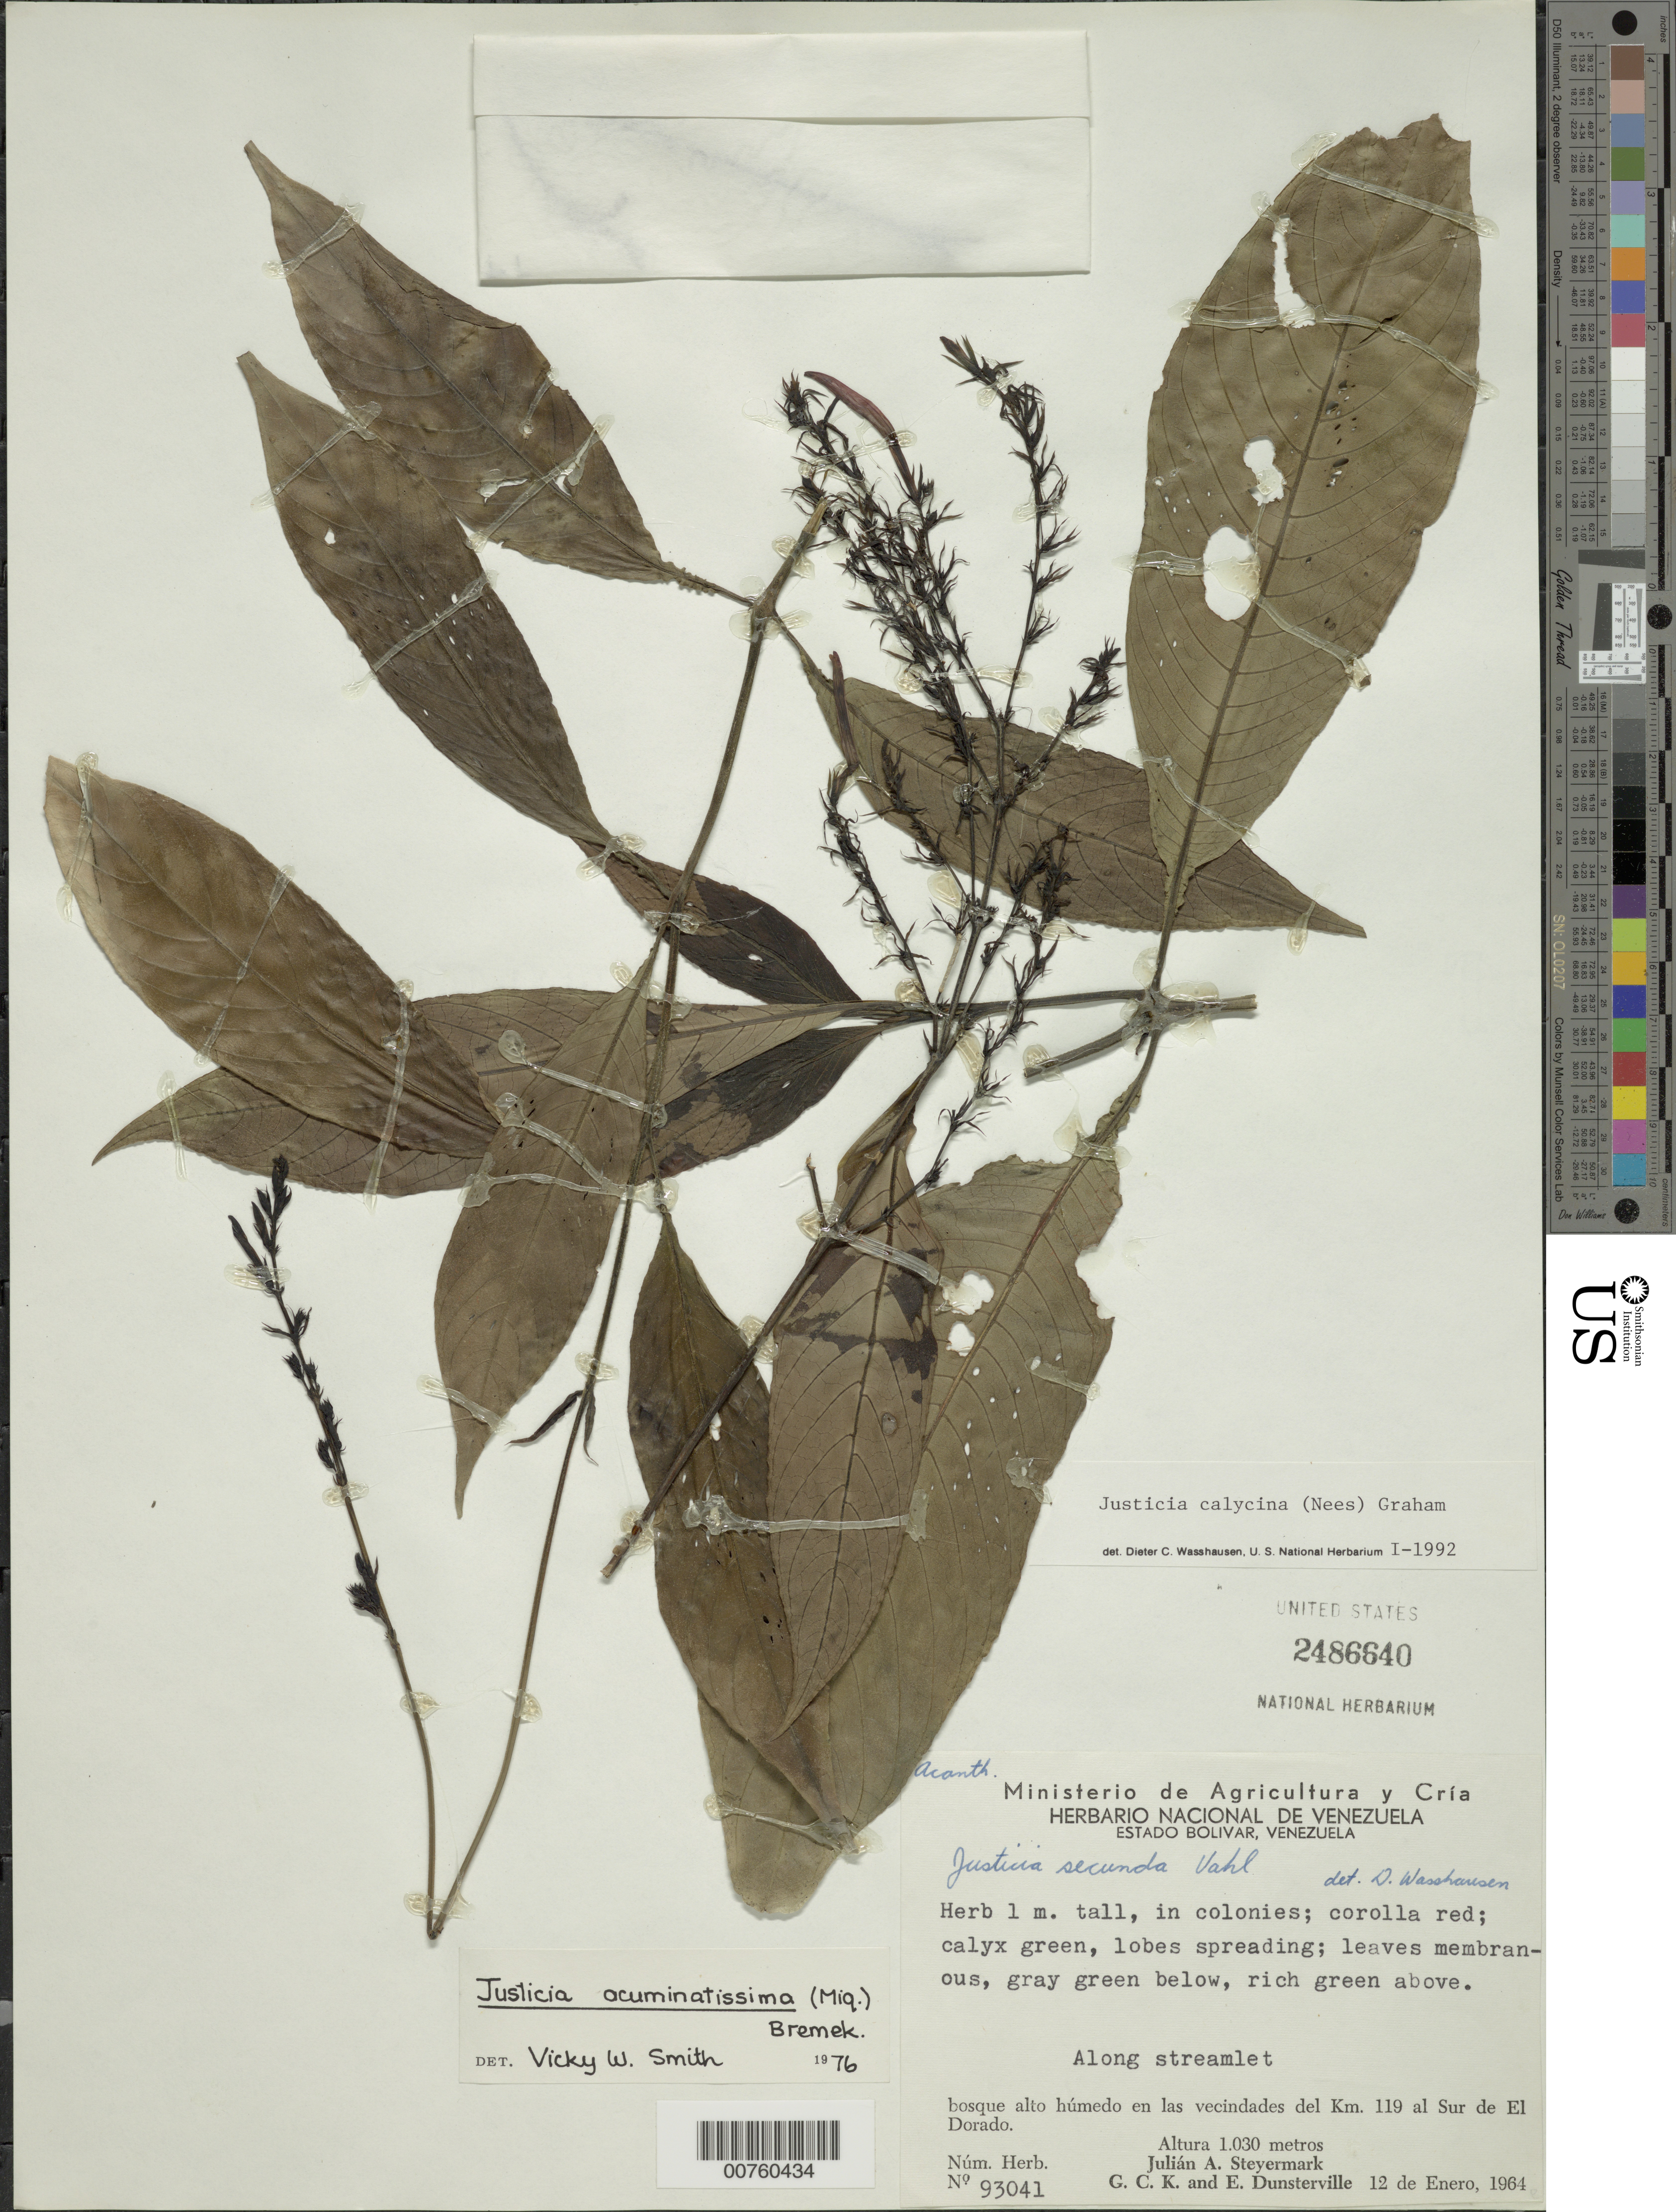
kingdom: Plantae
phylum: Tracheophyta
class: Magnoliopsida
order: Lamiales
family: Acanthaceae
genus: Justicia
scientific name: Justicia calycina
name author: (Nees) V.A.W. Graham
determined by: Wasshausen, Dieter C., (BOT), Smithsonian Institution - National Museum of Natural History (UNITED STATES)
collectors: J. Steyermark, G. C. K. Dunsterville & E. Dunsterville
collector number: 93041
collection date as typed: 12-Jan-64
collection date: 1964-01-12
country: Venezuela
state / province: Bolívar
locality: El Dorado, S of; km 119 vic.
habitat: Bosque alto húmedo en las vecindades, along streamlet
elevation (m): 1030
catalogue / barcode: US 2486640